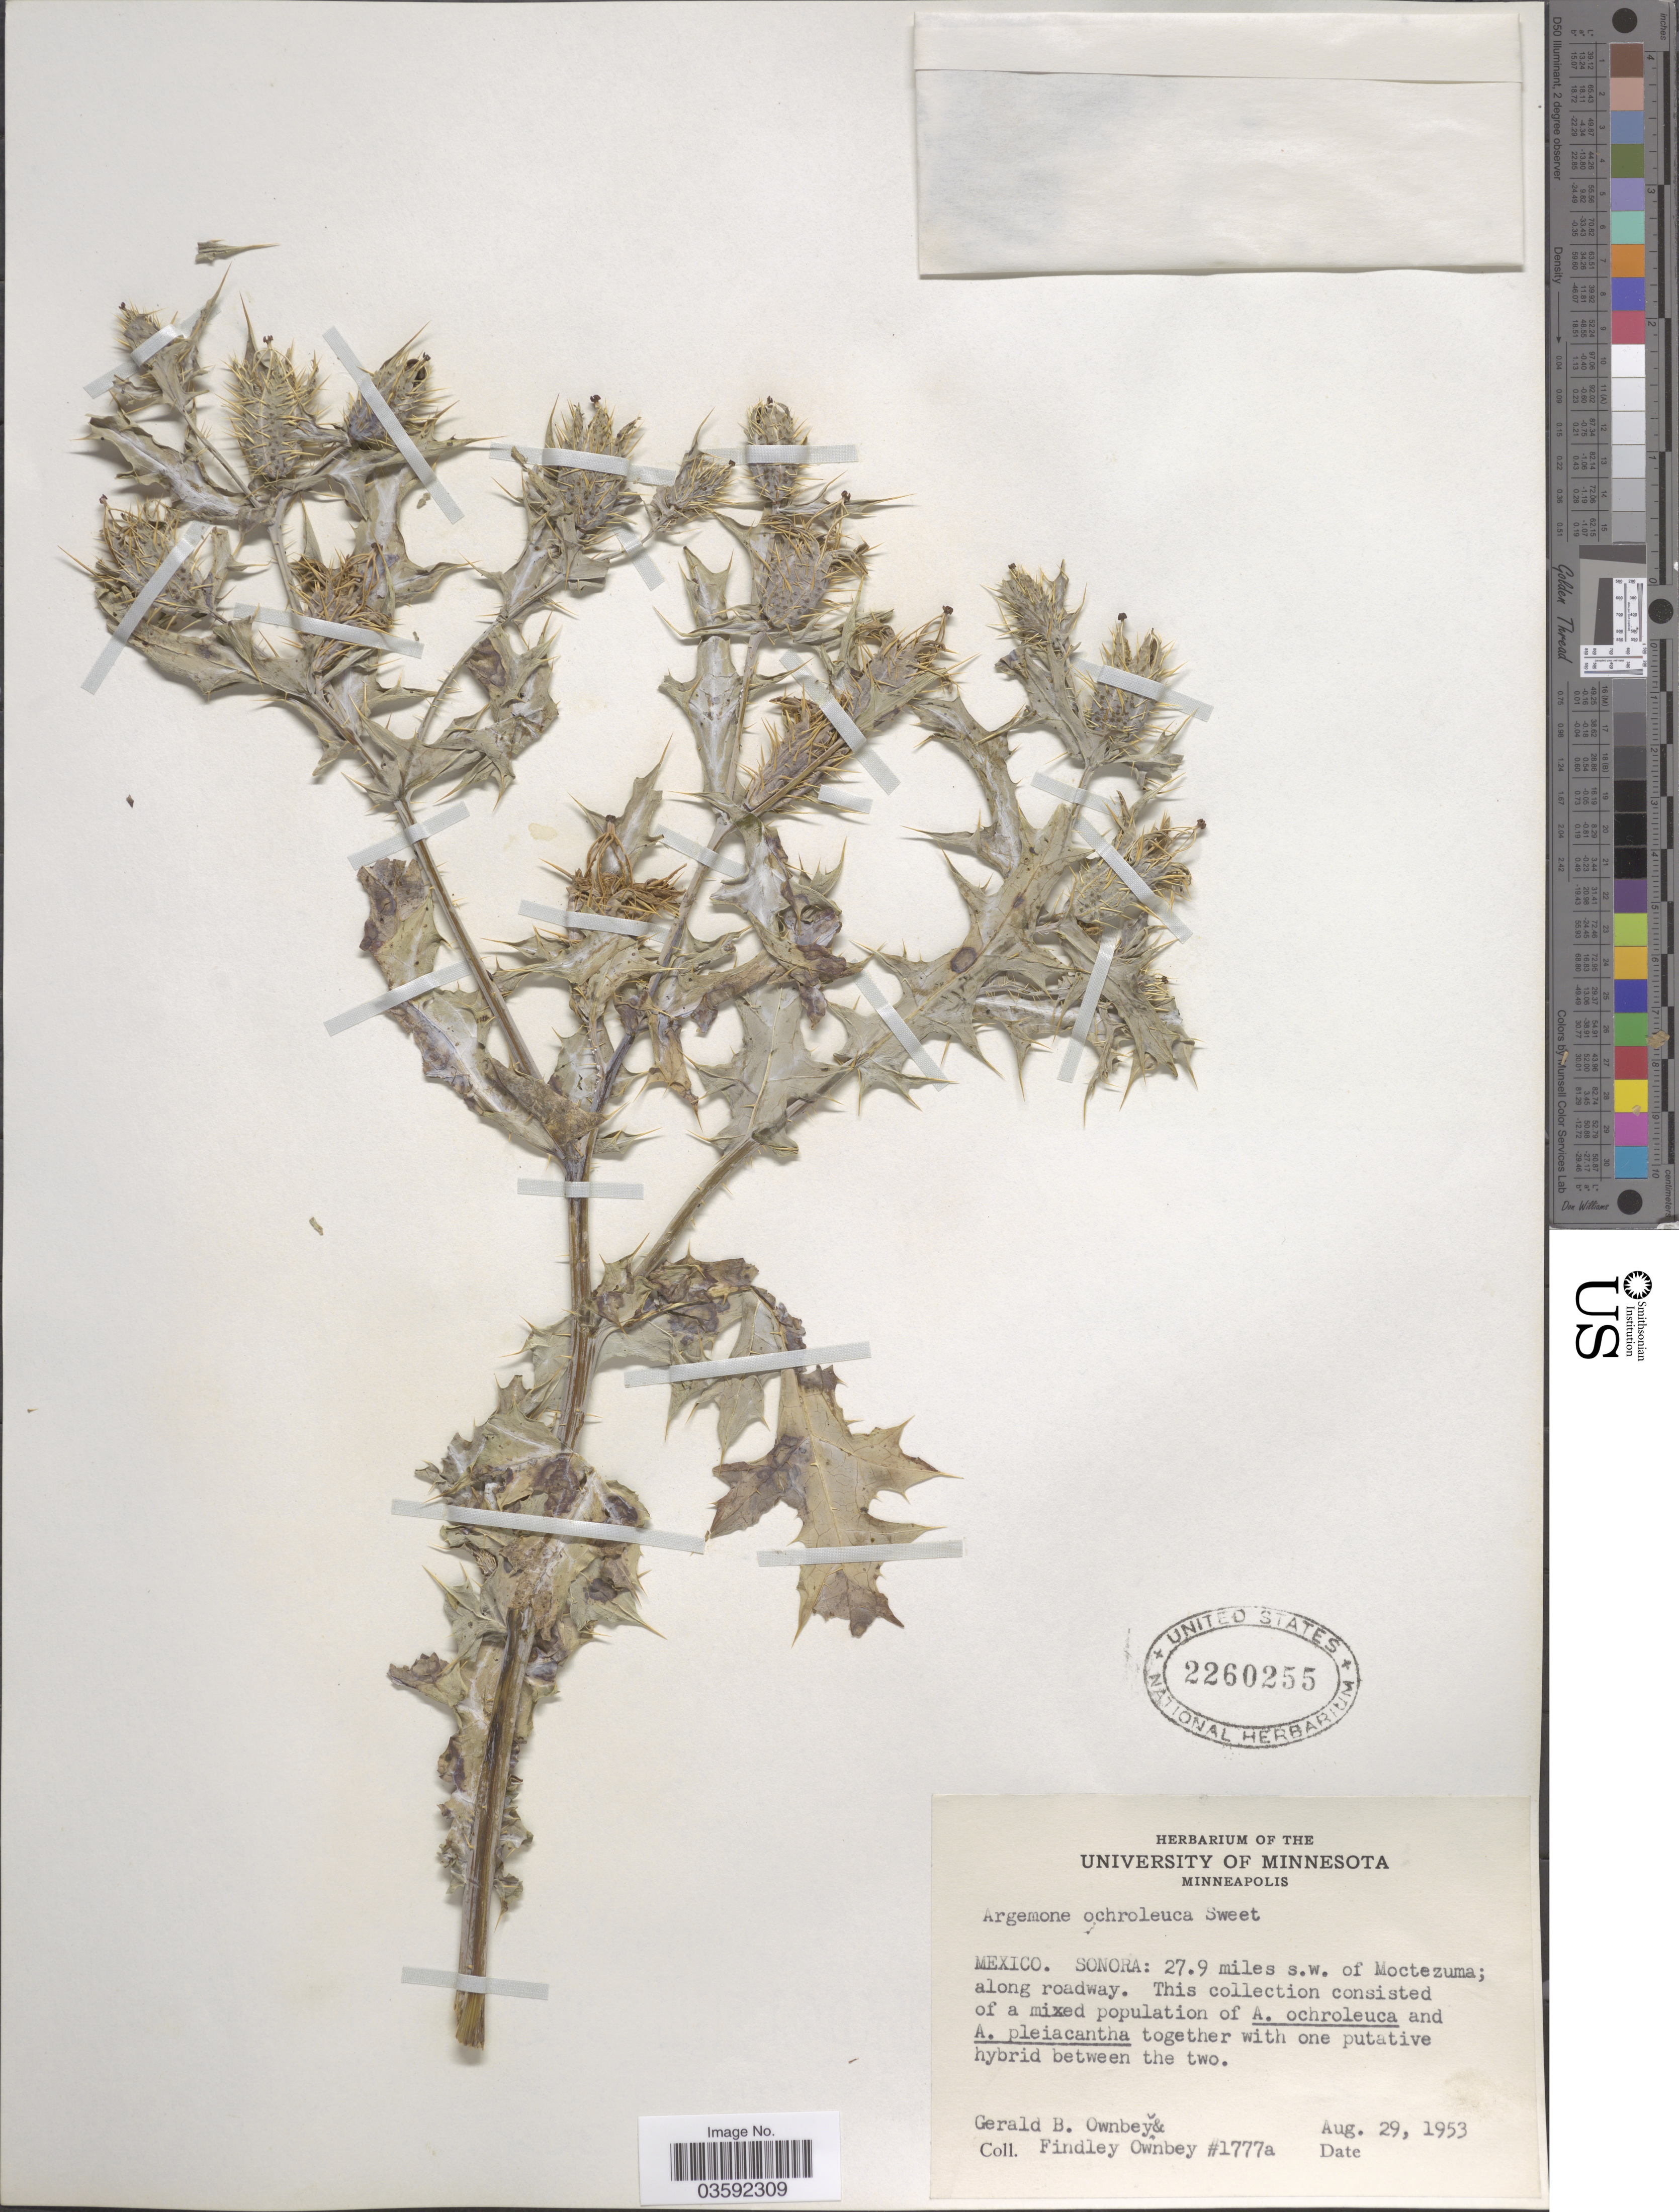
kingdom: Plantae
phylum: Tracheophyta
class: Magnoliopsida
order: Ranunculales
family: Papaveraceae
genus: Argemone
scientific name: Argemone ochroleuca subsp. ochroleuca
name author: Sweet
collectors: G. B. Ownbey & F. Ownbey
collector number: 1777a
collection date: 1953-08-29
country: Mexico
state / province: Sonora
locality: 27.9 miles s.w. of Moctezuma; along roadway.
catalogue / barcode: US 2260255